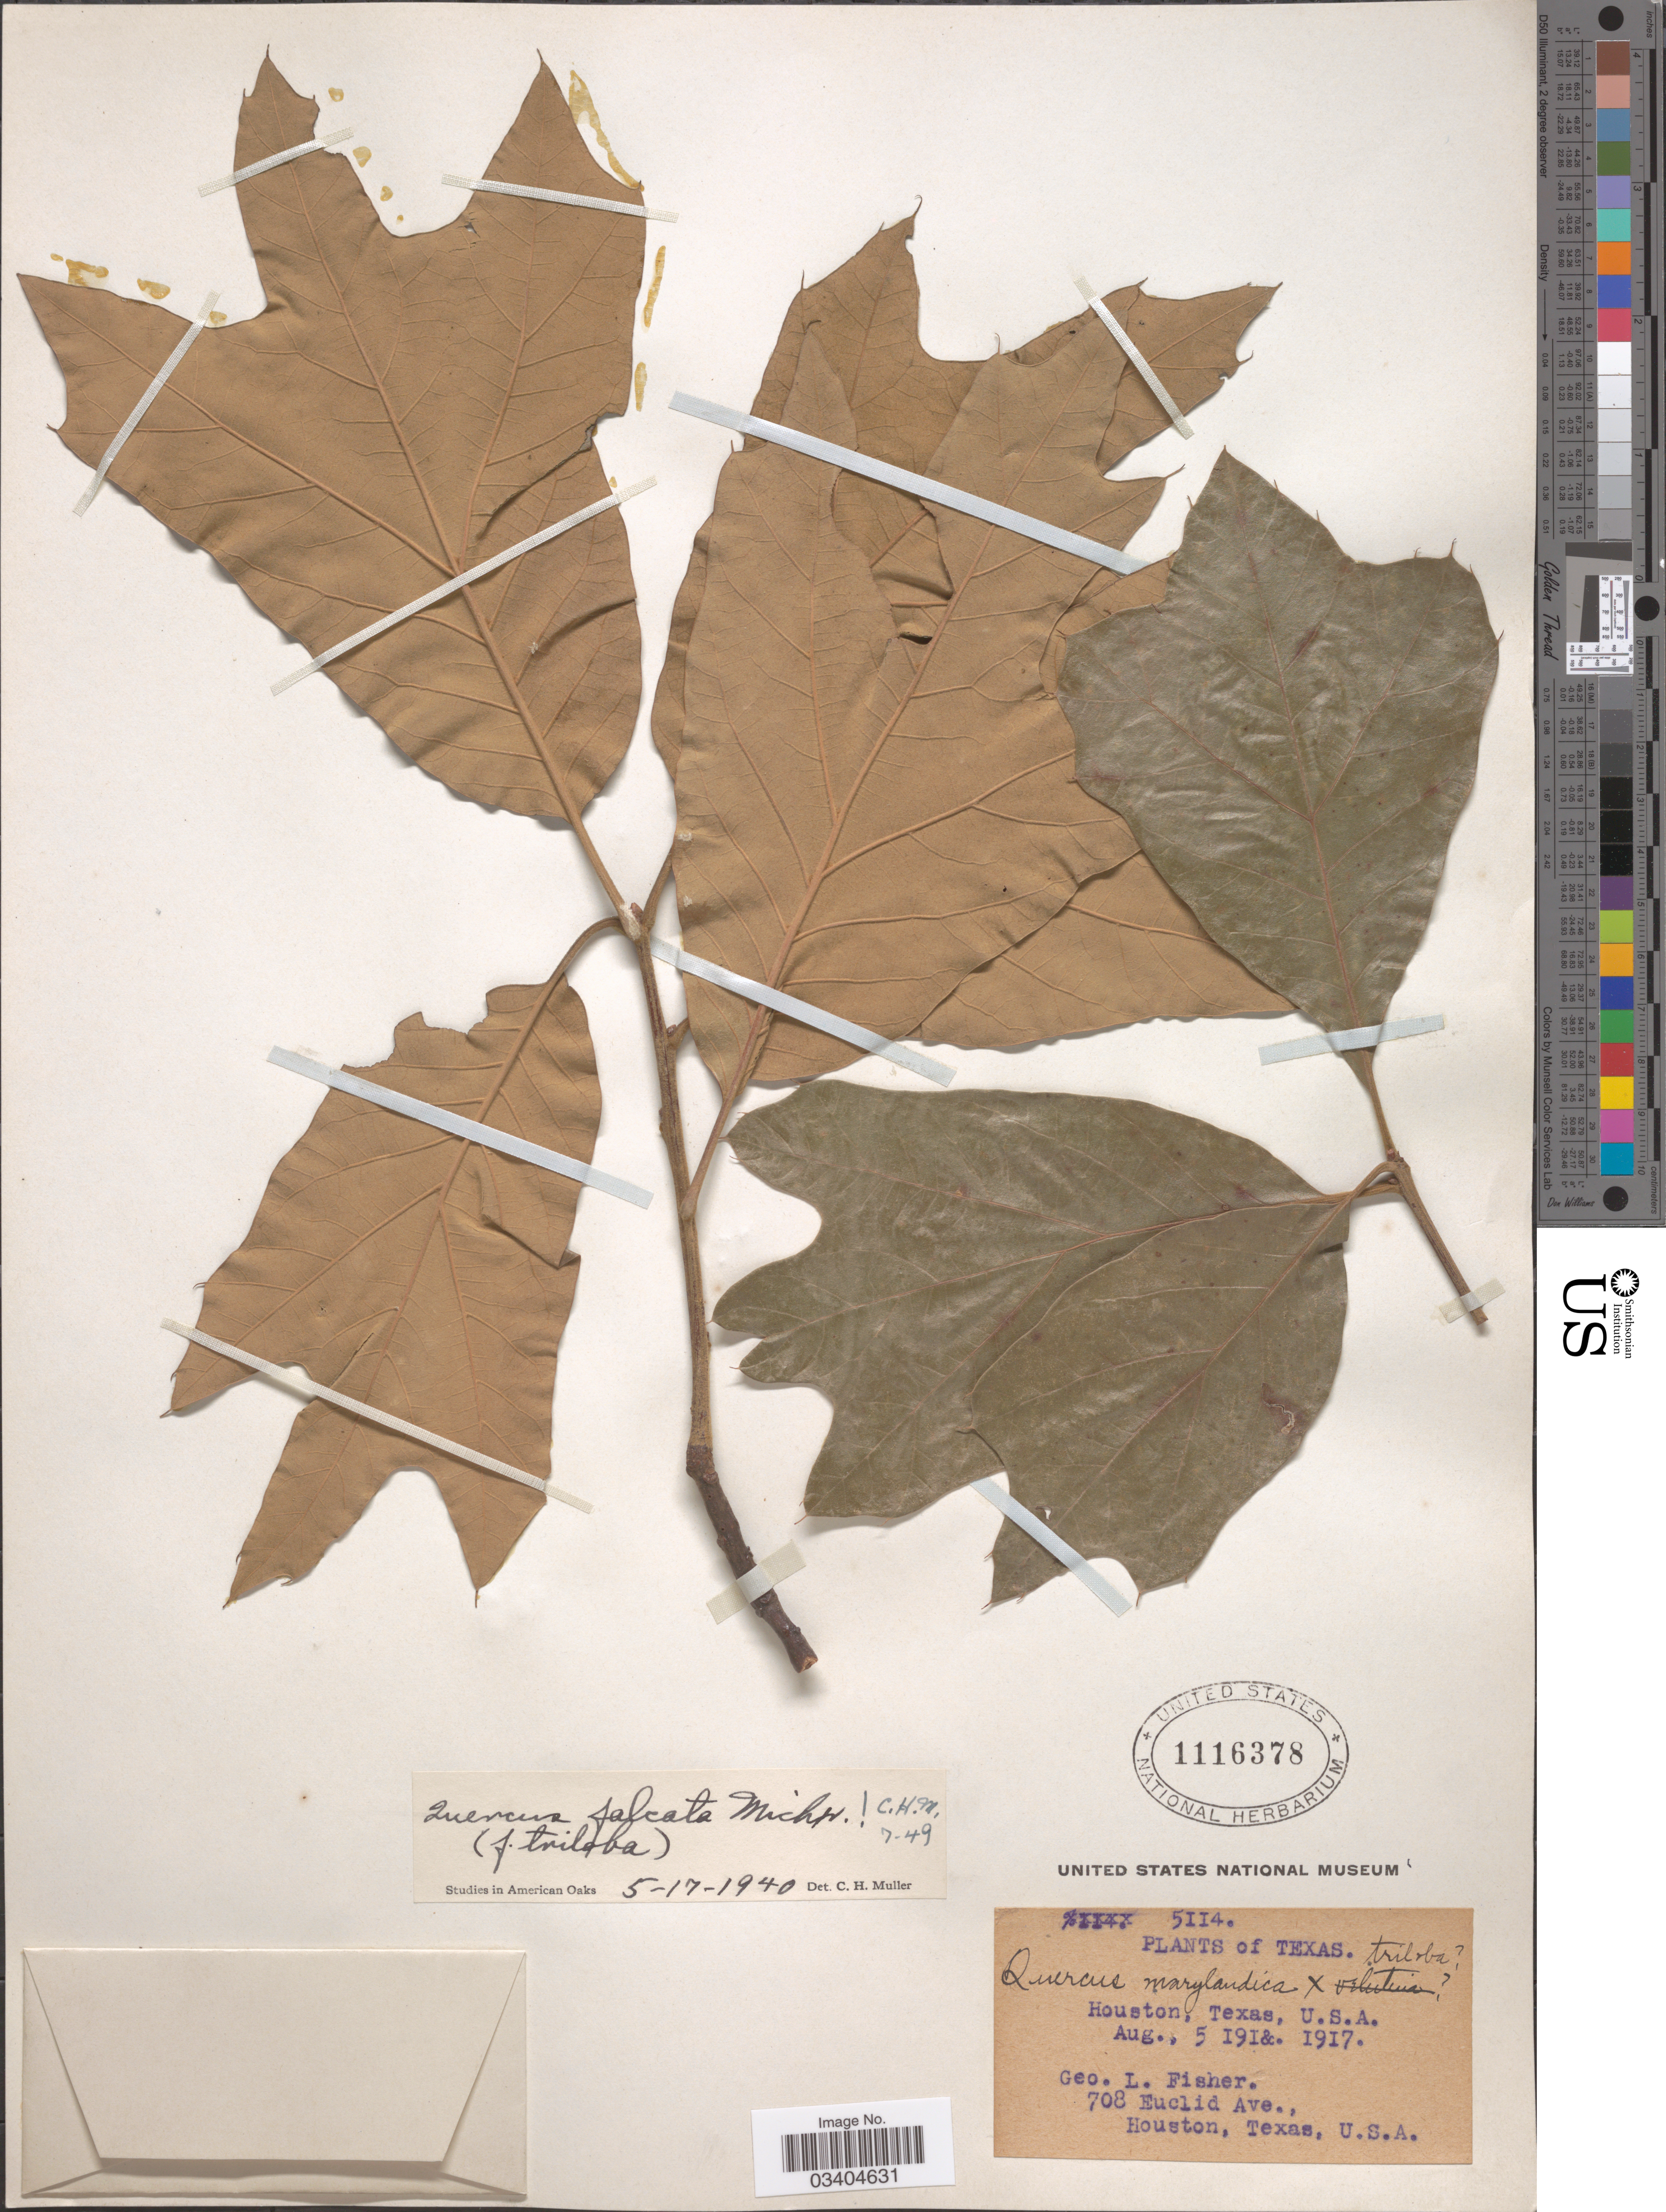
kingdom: Plantae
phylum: Tracheophyta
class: Magnoliopsida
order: Fagales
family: Fagaceae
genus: Quercus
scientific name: Quercus falcata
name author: Michx.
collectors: G. L. Fisher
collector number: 5114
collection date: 1917-08-05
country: United States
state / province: Texas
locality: Houston.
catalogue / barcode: US 1116378